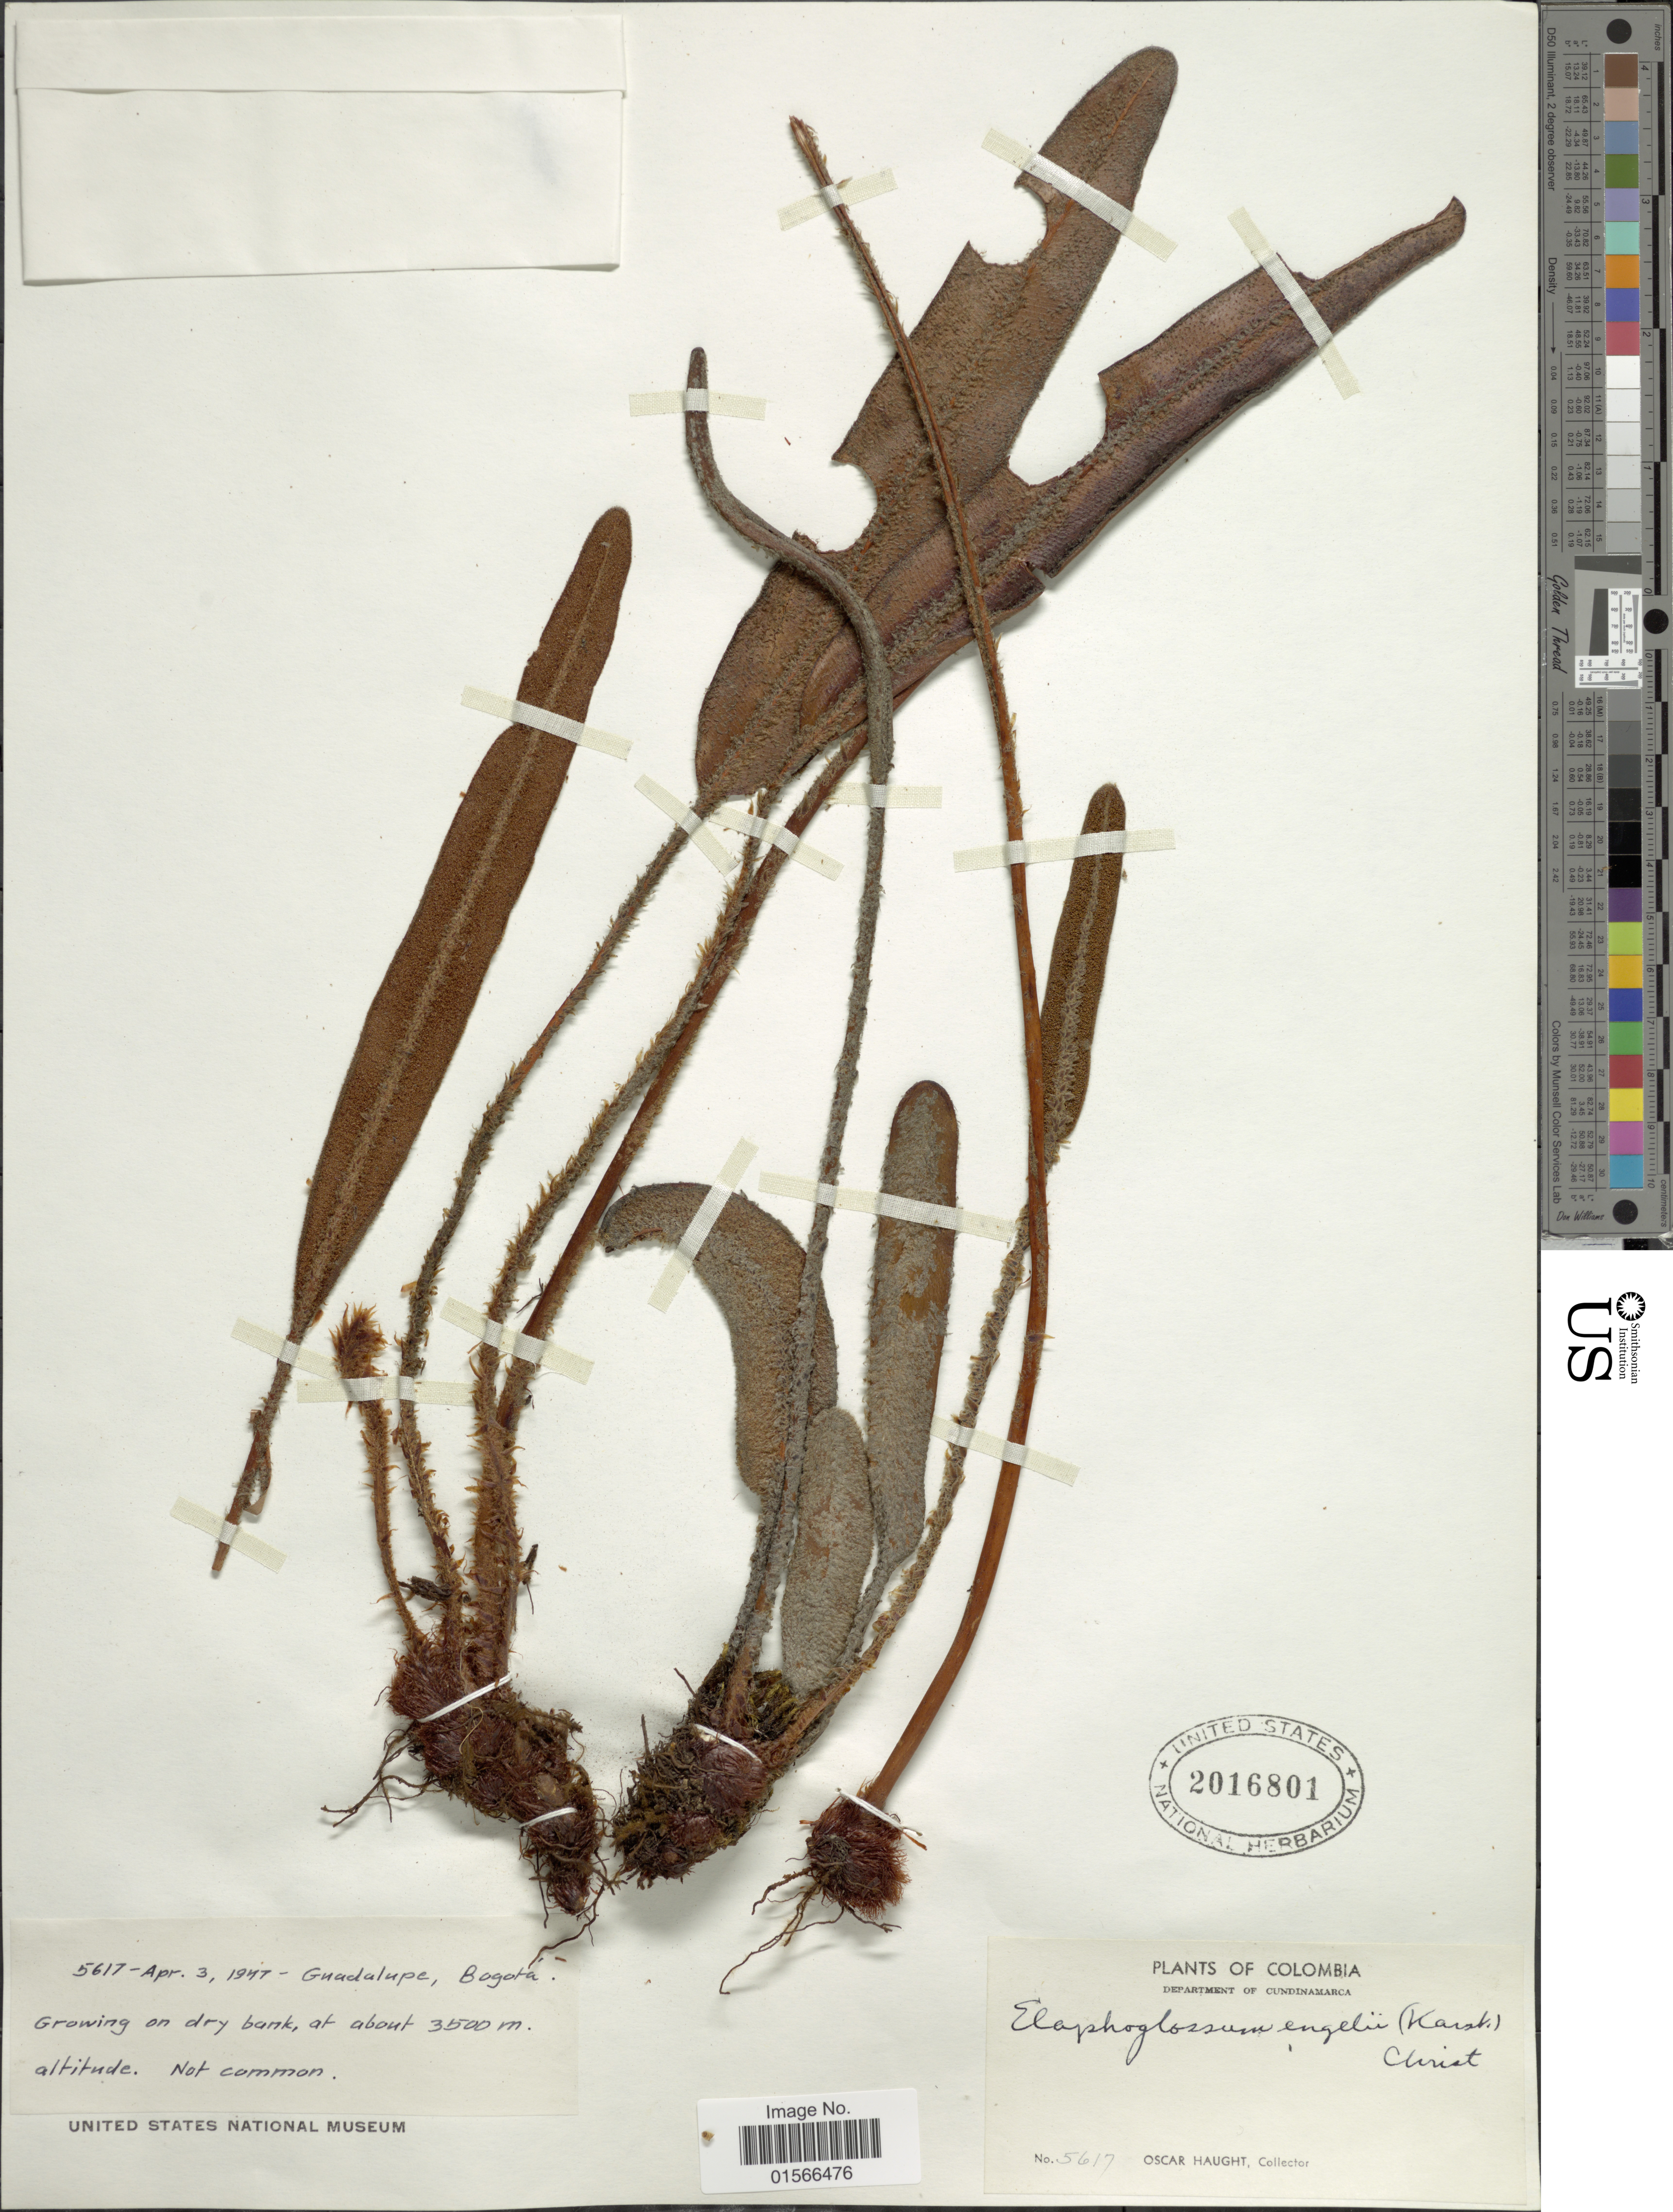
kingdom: Plantae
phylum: Tracheophyta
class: Polypodiopsida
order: Polypodiales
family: Dryopteridaceae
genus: Elaphoglossum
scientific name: Elaphoglossum engelii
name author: (H. Karst.) Christ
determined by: Vasco, A.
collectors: O. L. Haught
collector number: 5617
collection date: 1947-04-03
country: Colombia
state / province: Cundinamarca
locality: Department of Cundinamarca, Guadalupe, Bogotá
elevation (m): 3500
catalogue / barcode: US 2016801